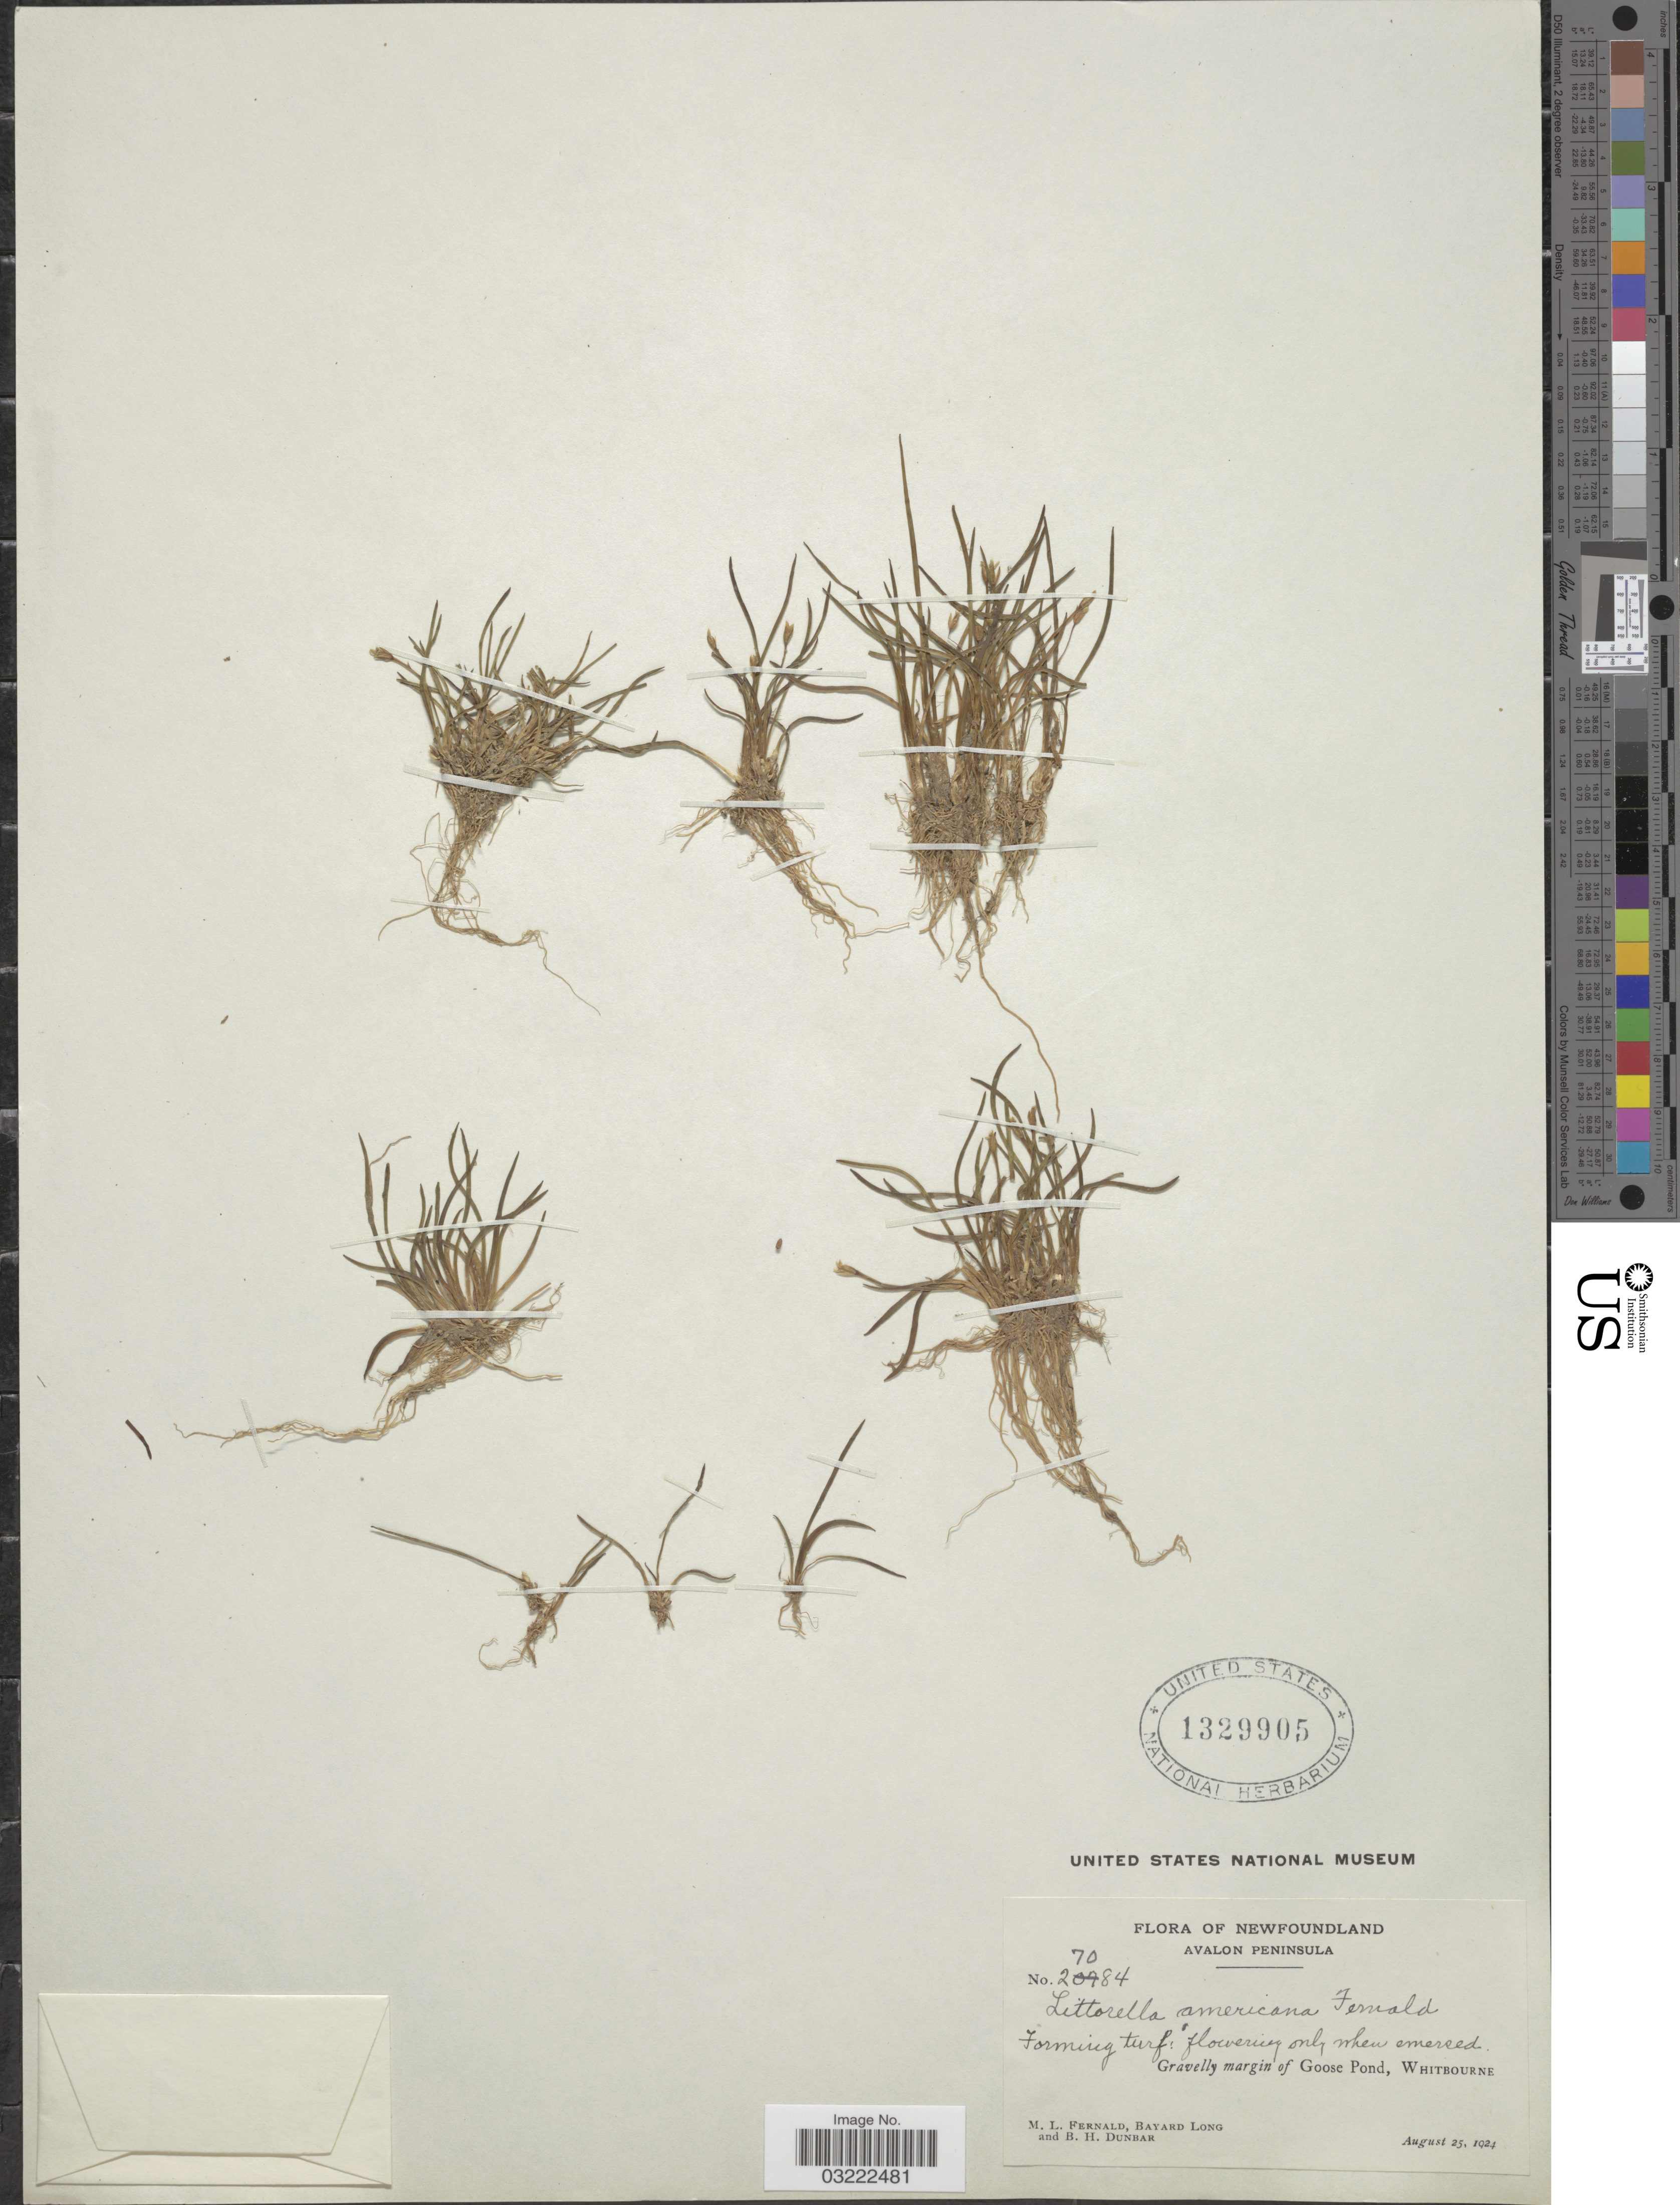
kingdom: Plantae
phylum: Tracheophyta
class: Magnoliopsida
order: Lamiales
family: Plantaginaceae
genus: Littorella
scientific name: Littorella americana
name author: Fernald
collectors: M. L. Fernald, B. Long & B. Dunbar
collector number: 27084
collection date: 1924-08-25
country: Canada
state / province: Newfoundland and Labrador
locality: Avalon Peninsula, Gravelly margin of Goose Pond, Whitbourne.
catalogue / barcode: US 1329905